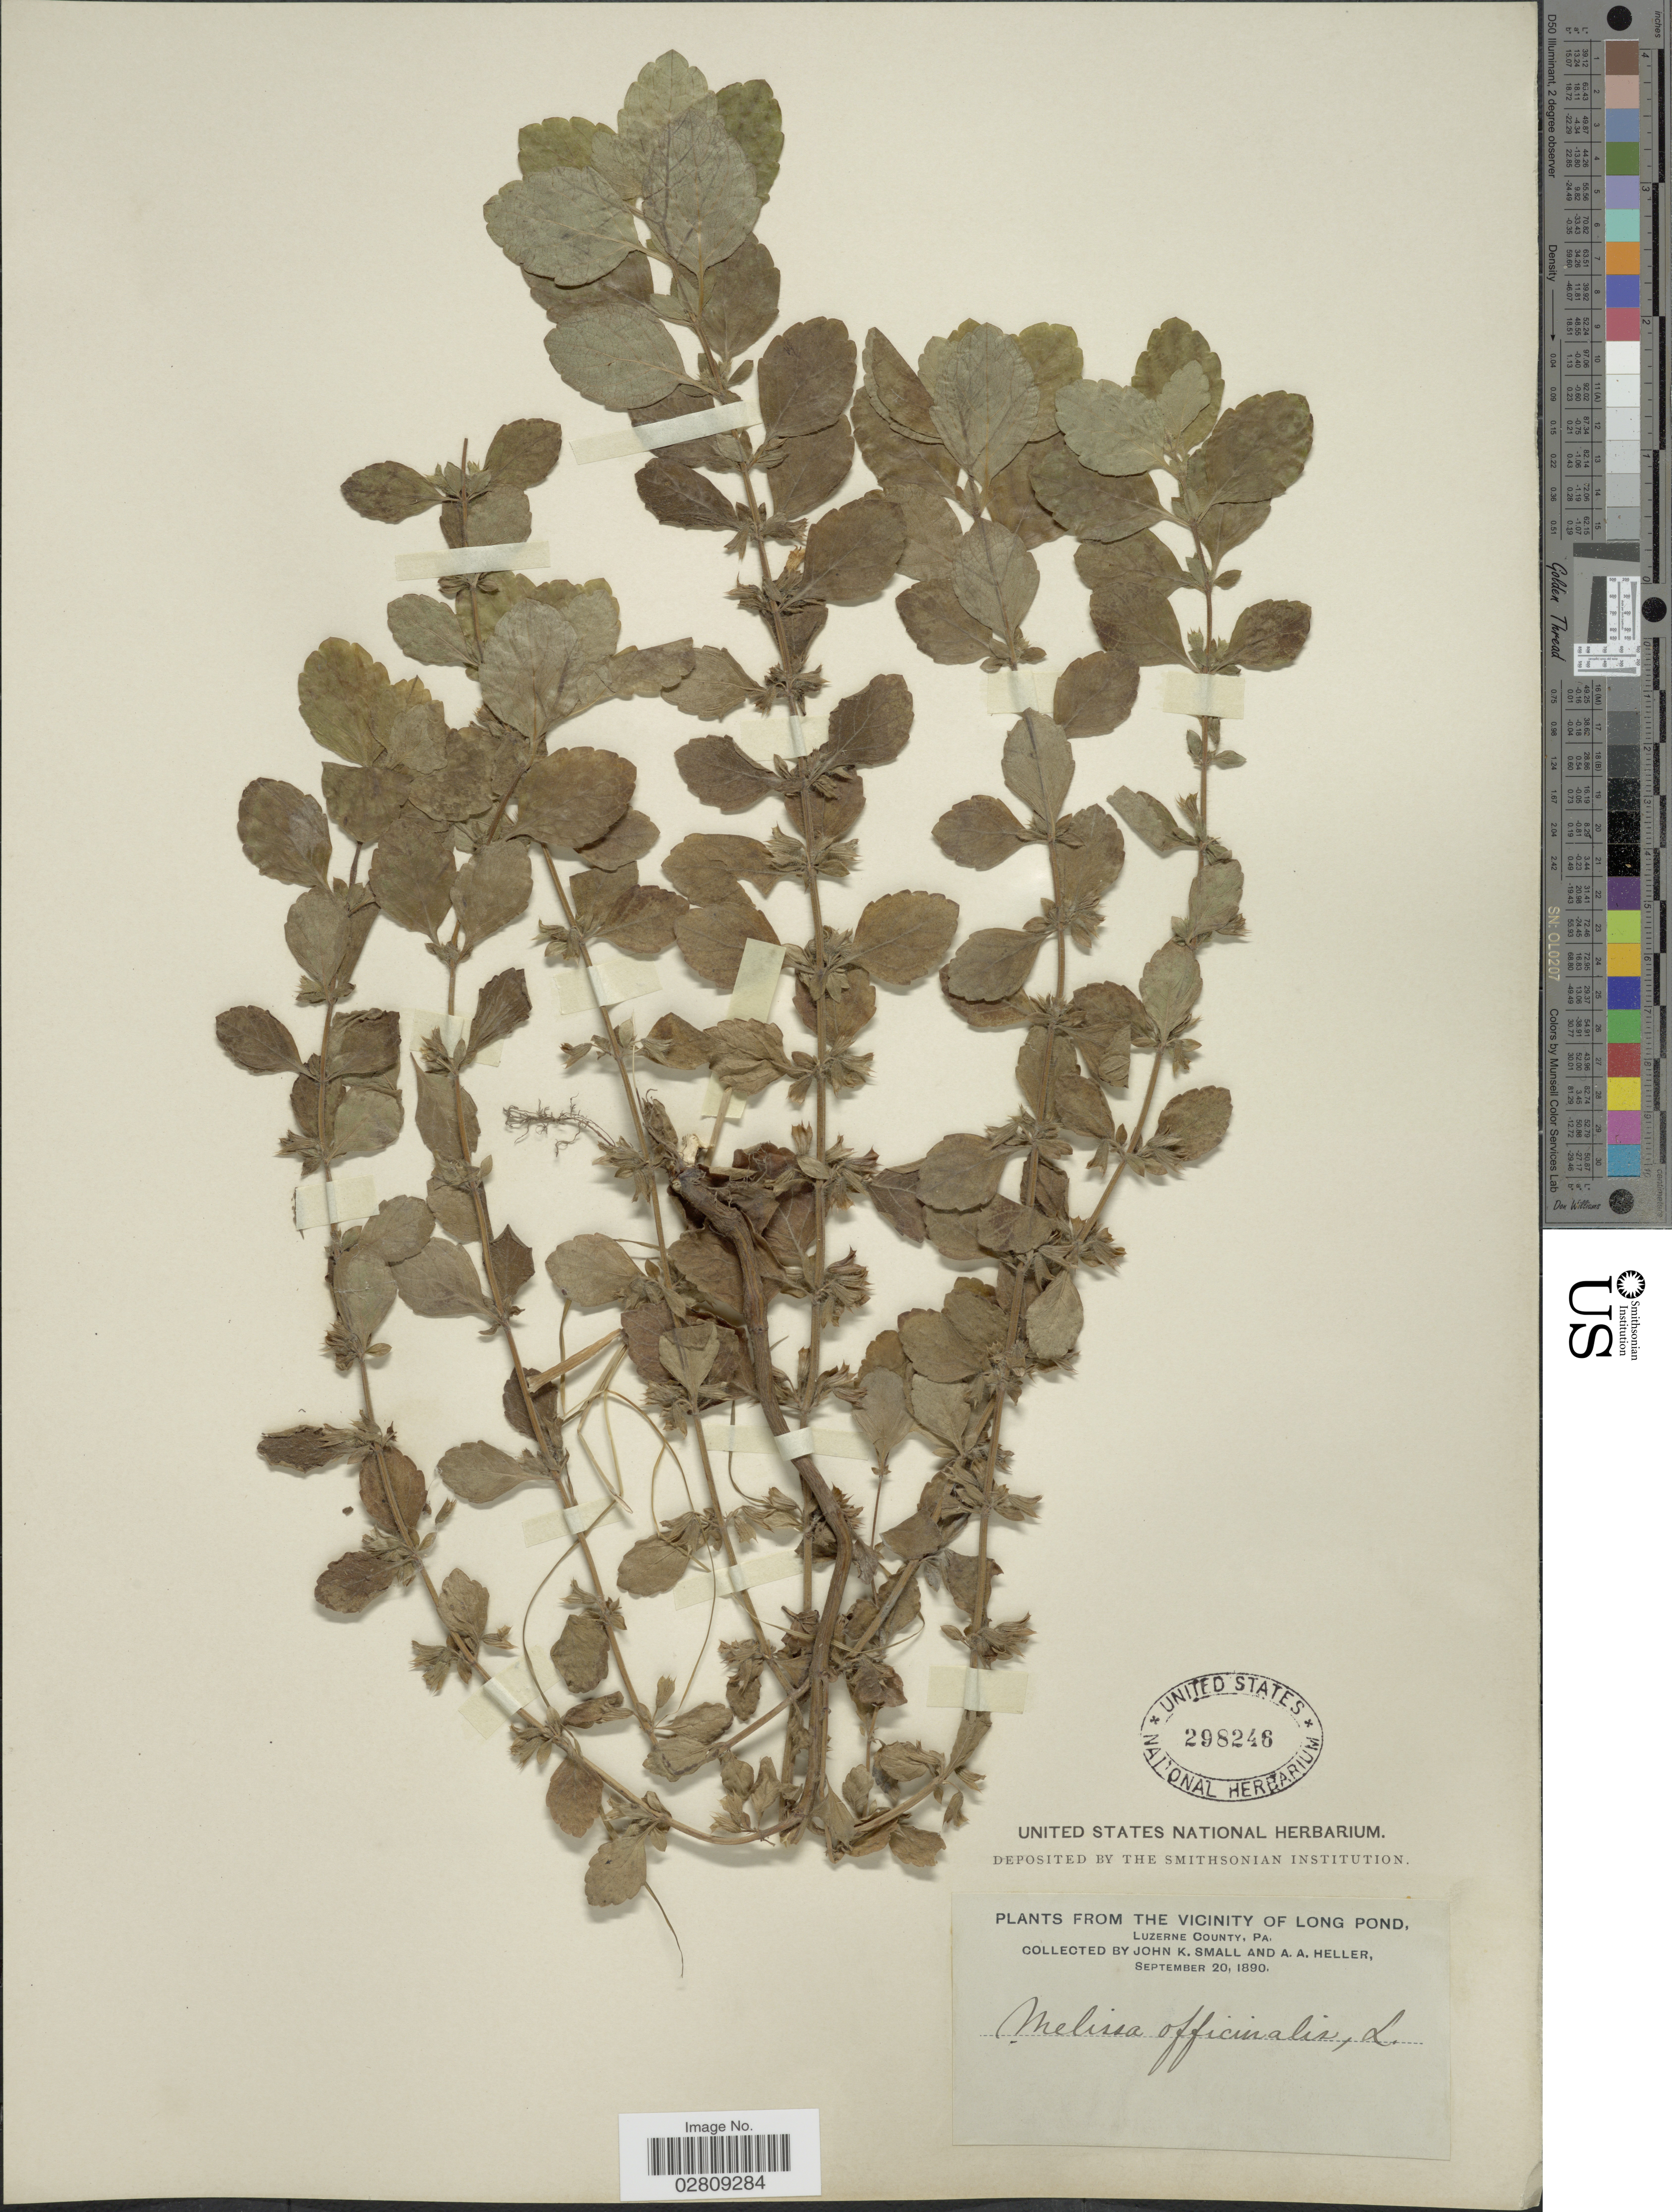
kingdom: Plantae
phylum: Tracheophyta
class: Magnoliopsida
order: Lamiales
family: Lamiaceae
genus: Melissa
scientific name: Melissa officinalis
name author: L.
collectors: J. K. Small & A. A. Heller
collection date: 1890-09-20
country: United States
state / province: Pennsylvania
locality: The vicinity of Long Pond, Luzerne County.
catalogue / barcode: US 298246